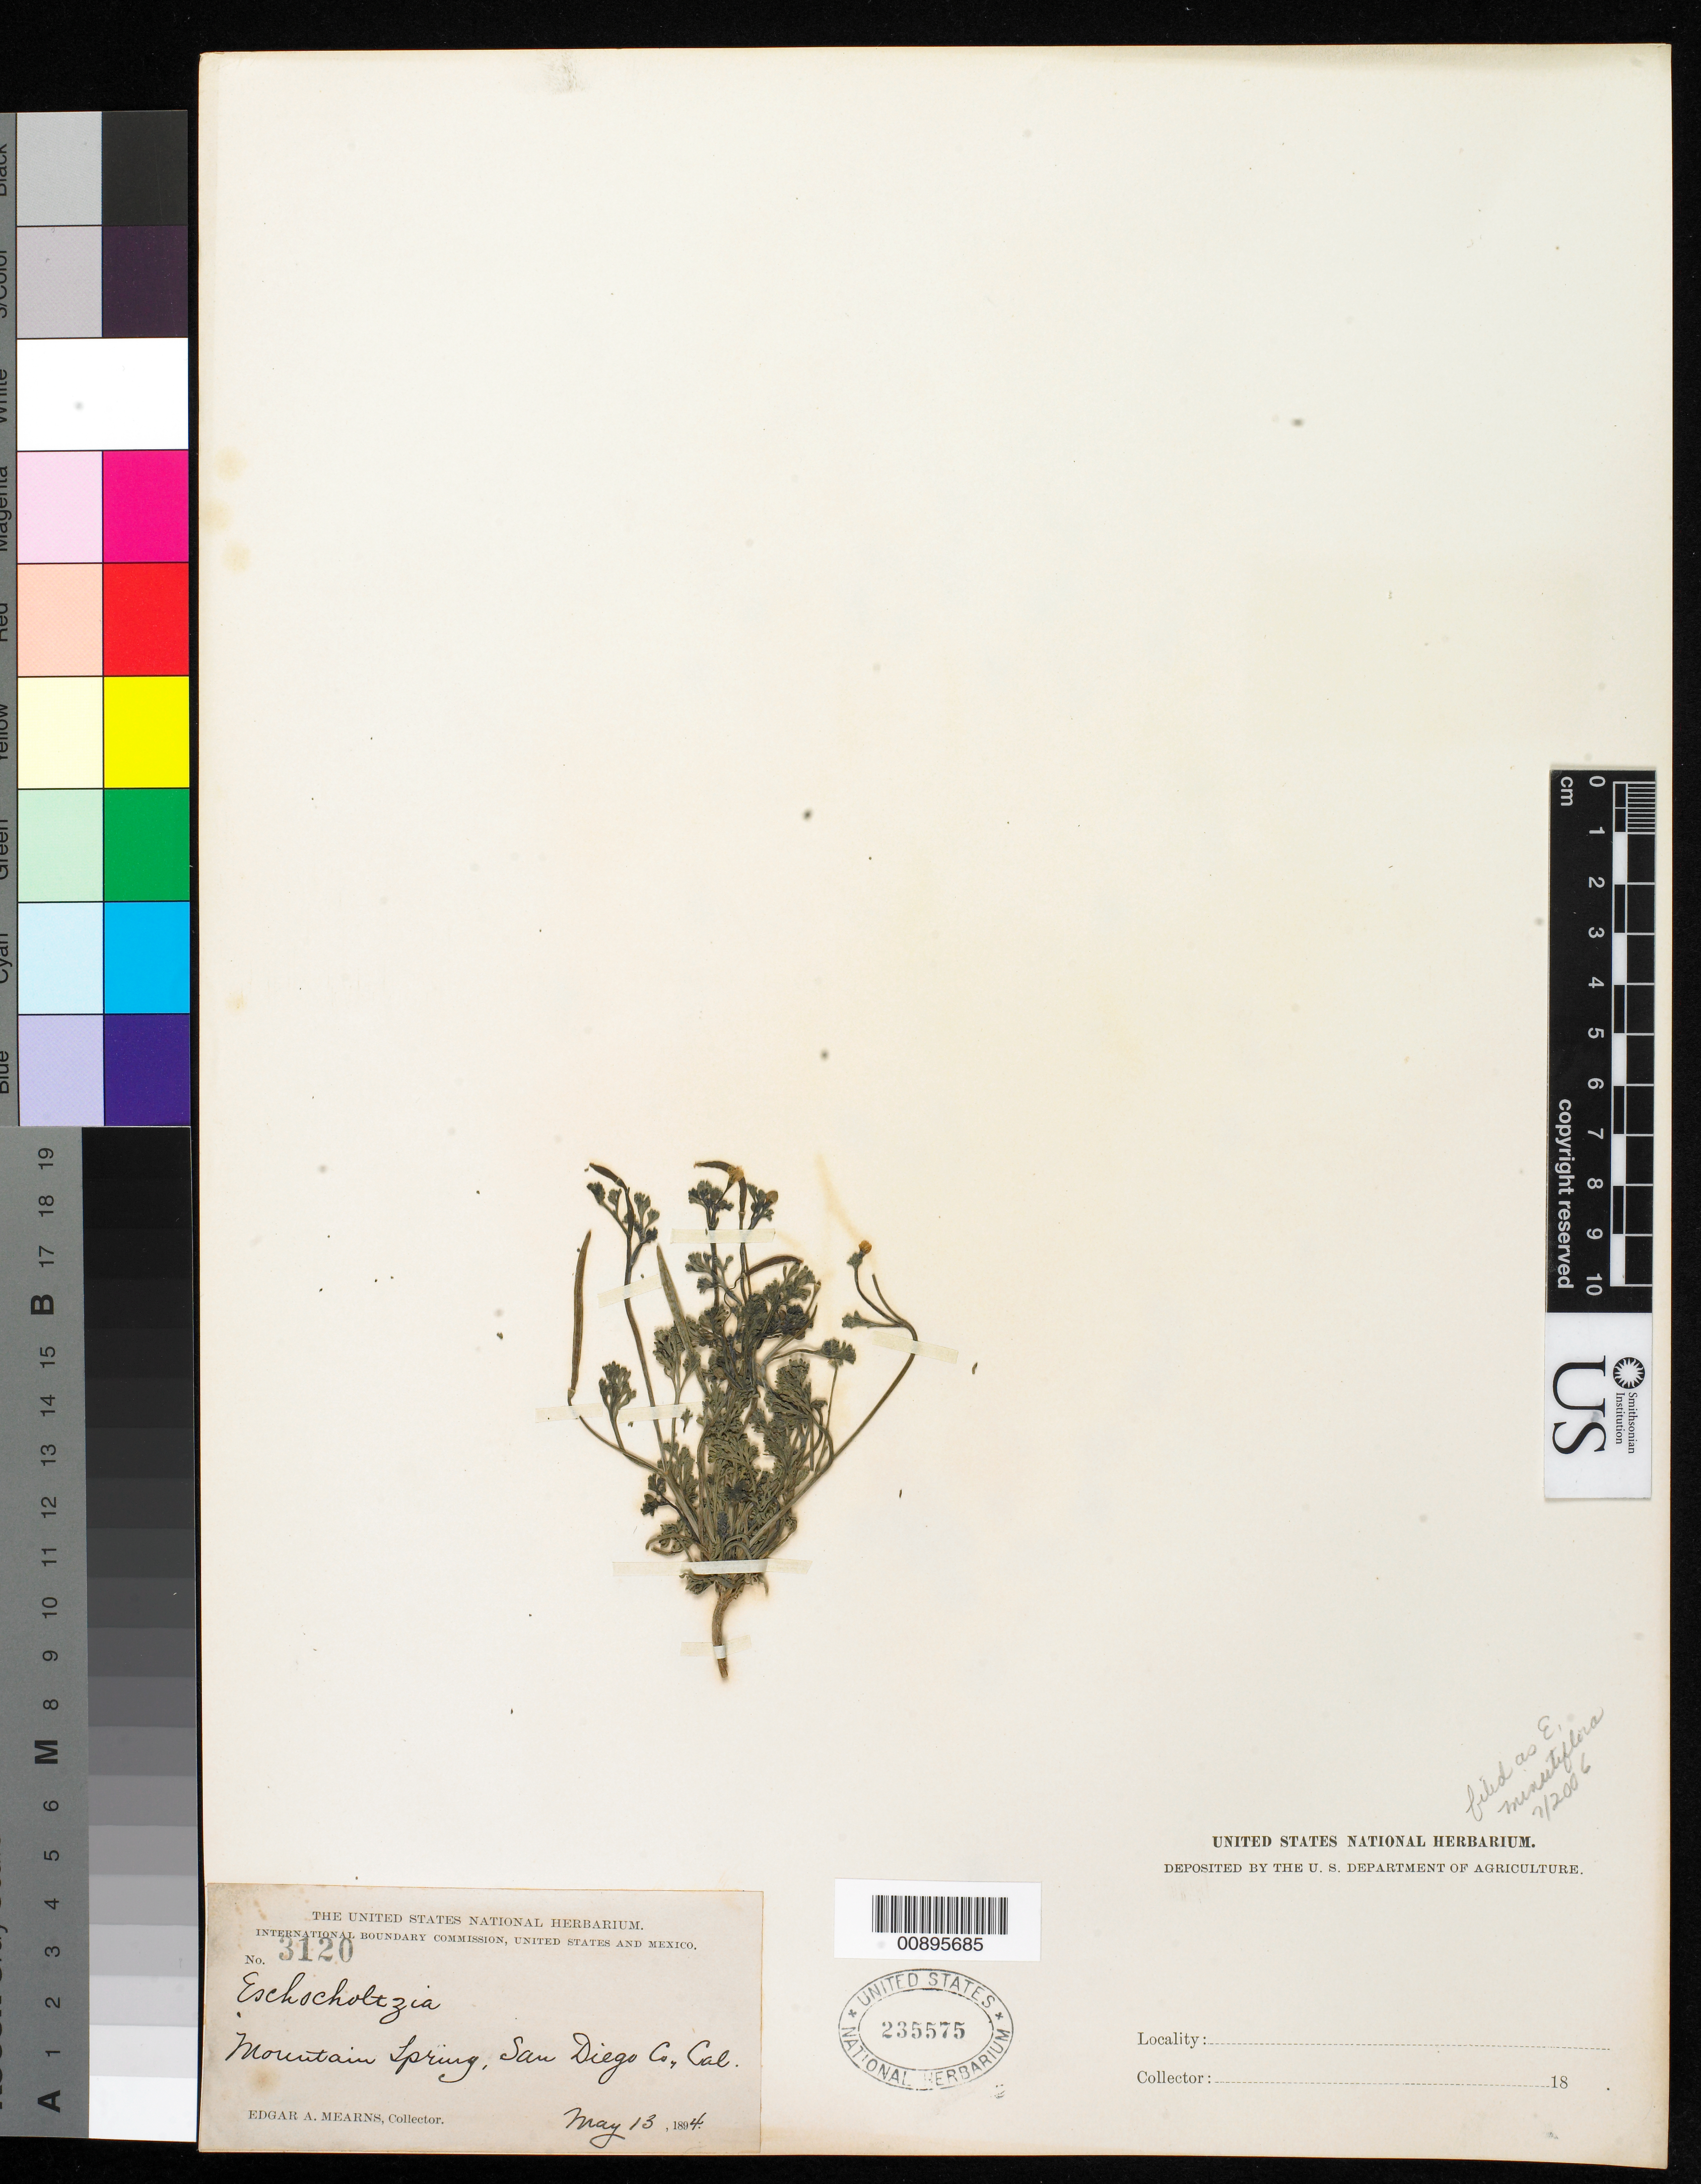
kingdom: Plantae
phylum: Tracheophyta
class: Magnoliopsida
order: Ranunculales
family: Papaveraceae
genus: Eschscholzia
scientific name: Eschscholzia minutiflora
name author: S. Watson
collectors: E. A. Mearns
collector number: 3120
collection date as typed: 13 May 1894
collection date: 1894-05-13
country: United States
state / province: California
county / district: San Diego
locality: Mountain Spring, San Diego County, California.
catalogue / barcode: US 235575